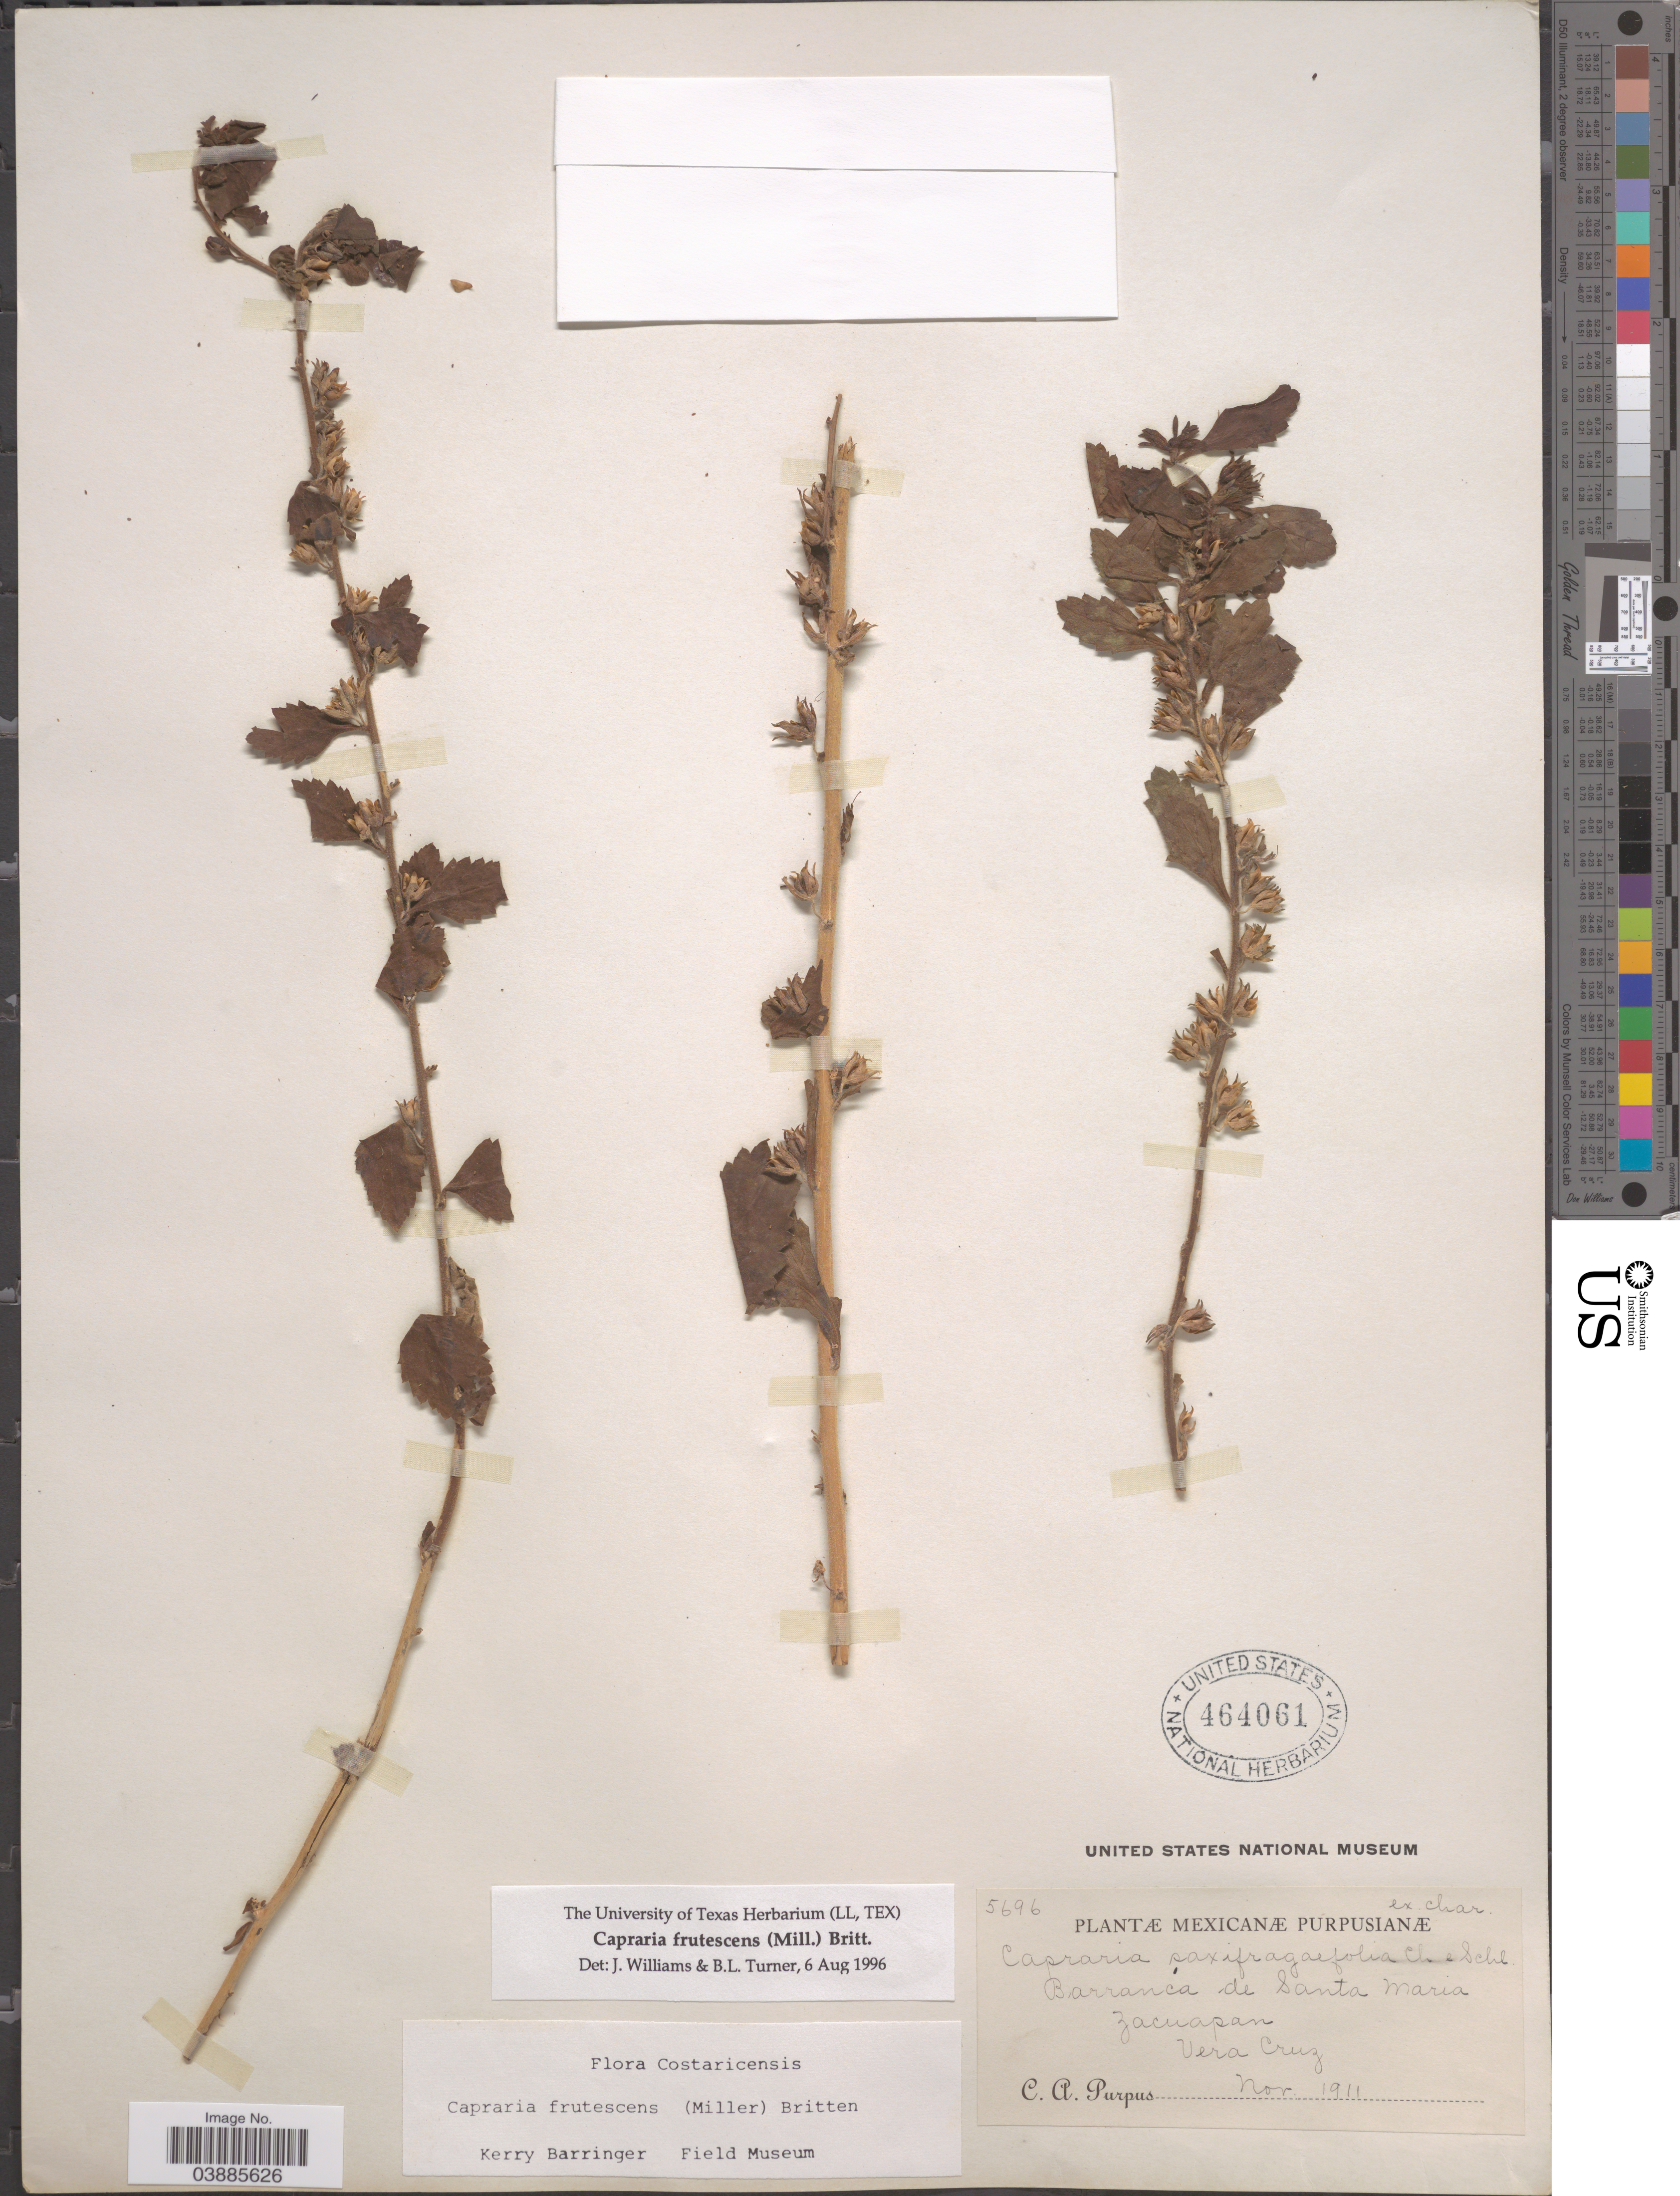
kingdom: Plantae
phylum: Tracheophyta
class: Magnoliopsida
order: Lamiales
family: Scrophulariaceae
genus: Capraria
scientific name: Capraria frutescens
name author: (Mill.) Britton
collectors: C. A. Purpus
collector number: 5696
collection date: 1911-11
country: Mexico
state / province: Veracruz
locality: Barranca de Santa Maria. Zacuapan. Vera Cruz.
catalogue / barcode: US 464061